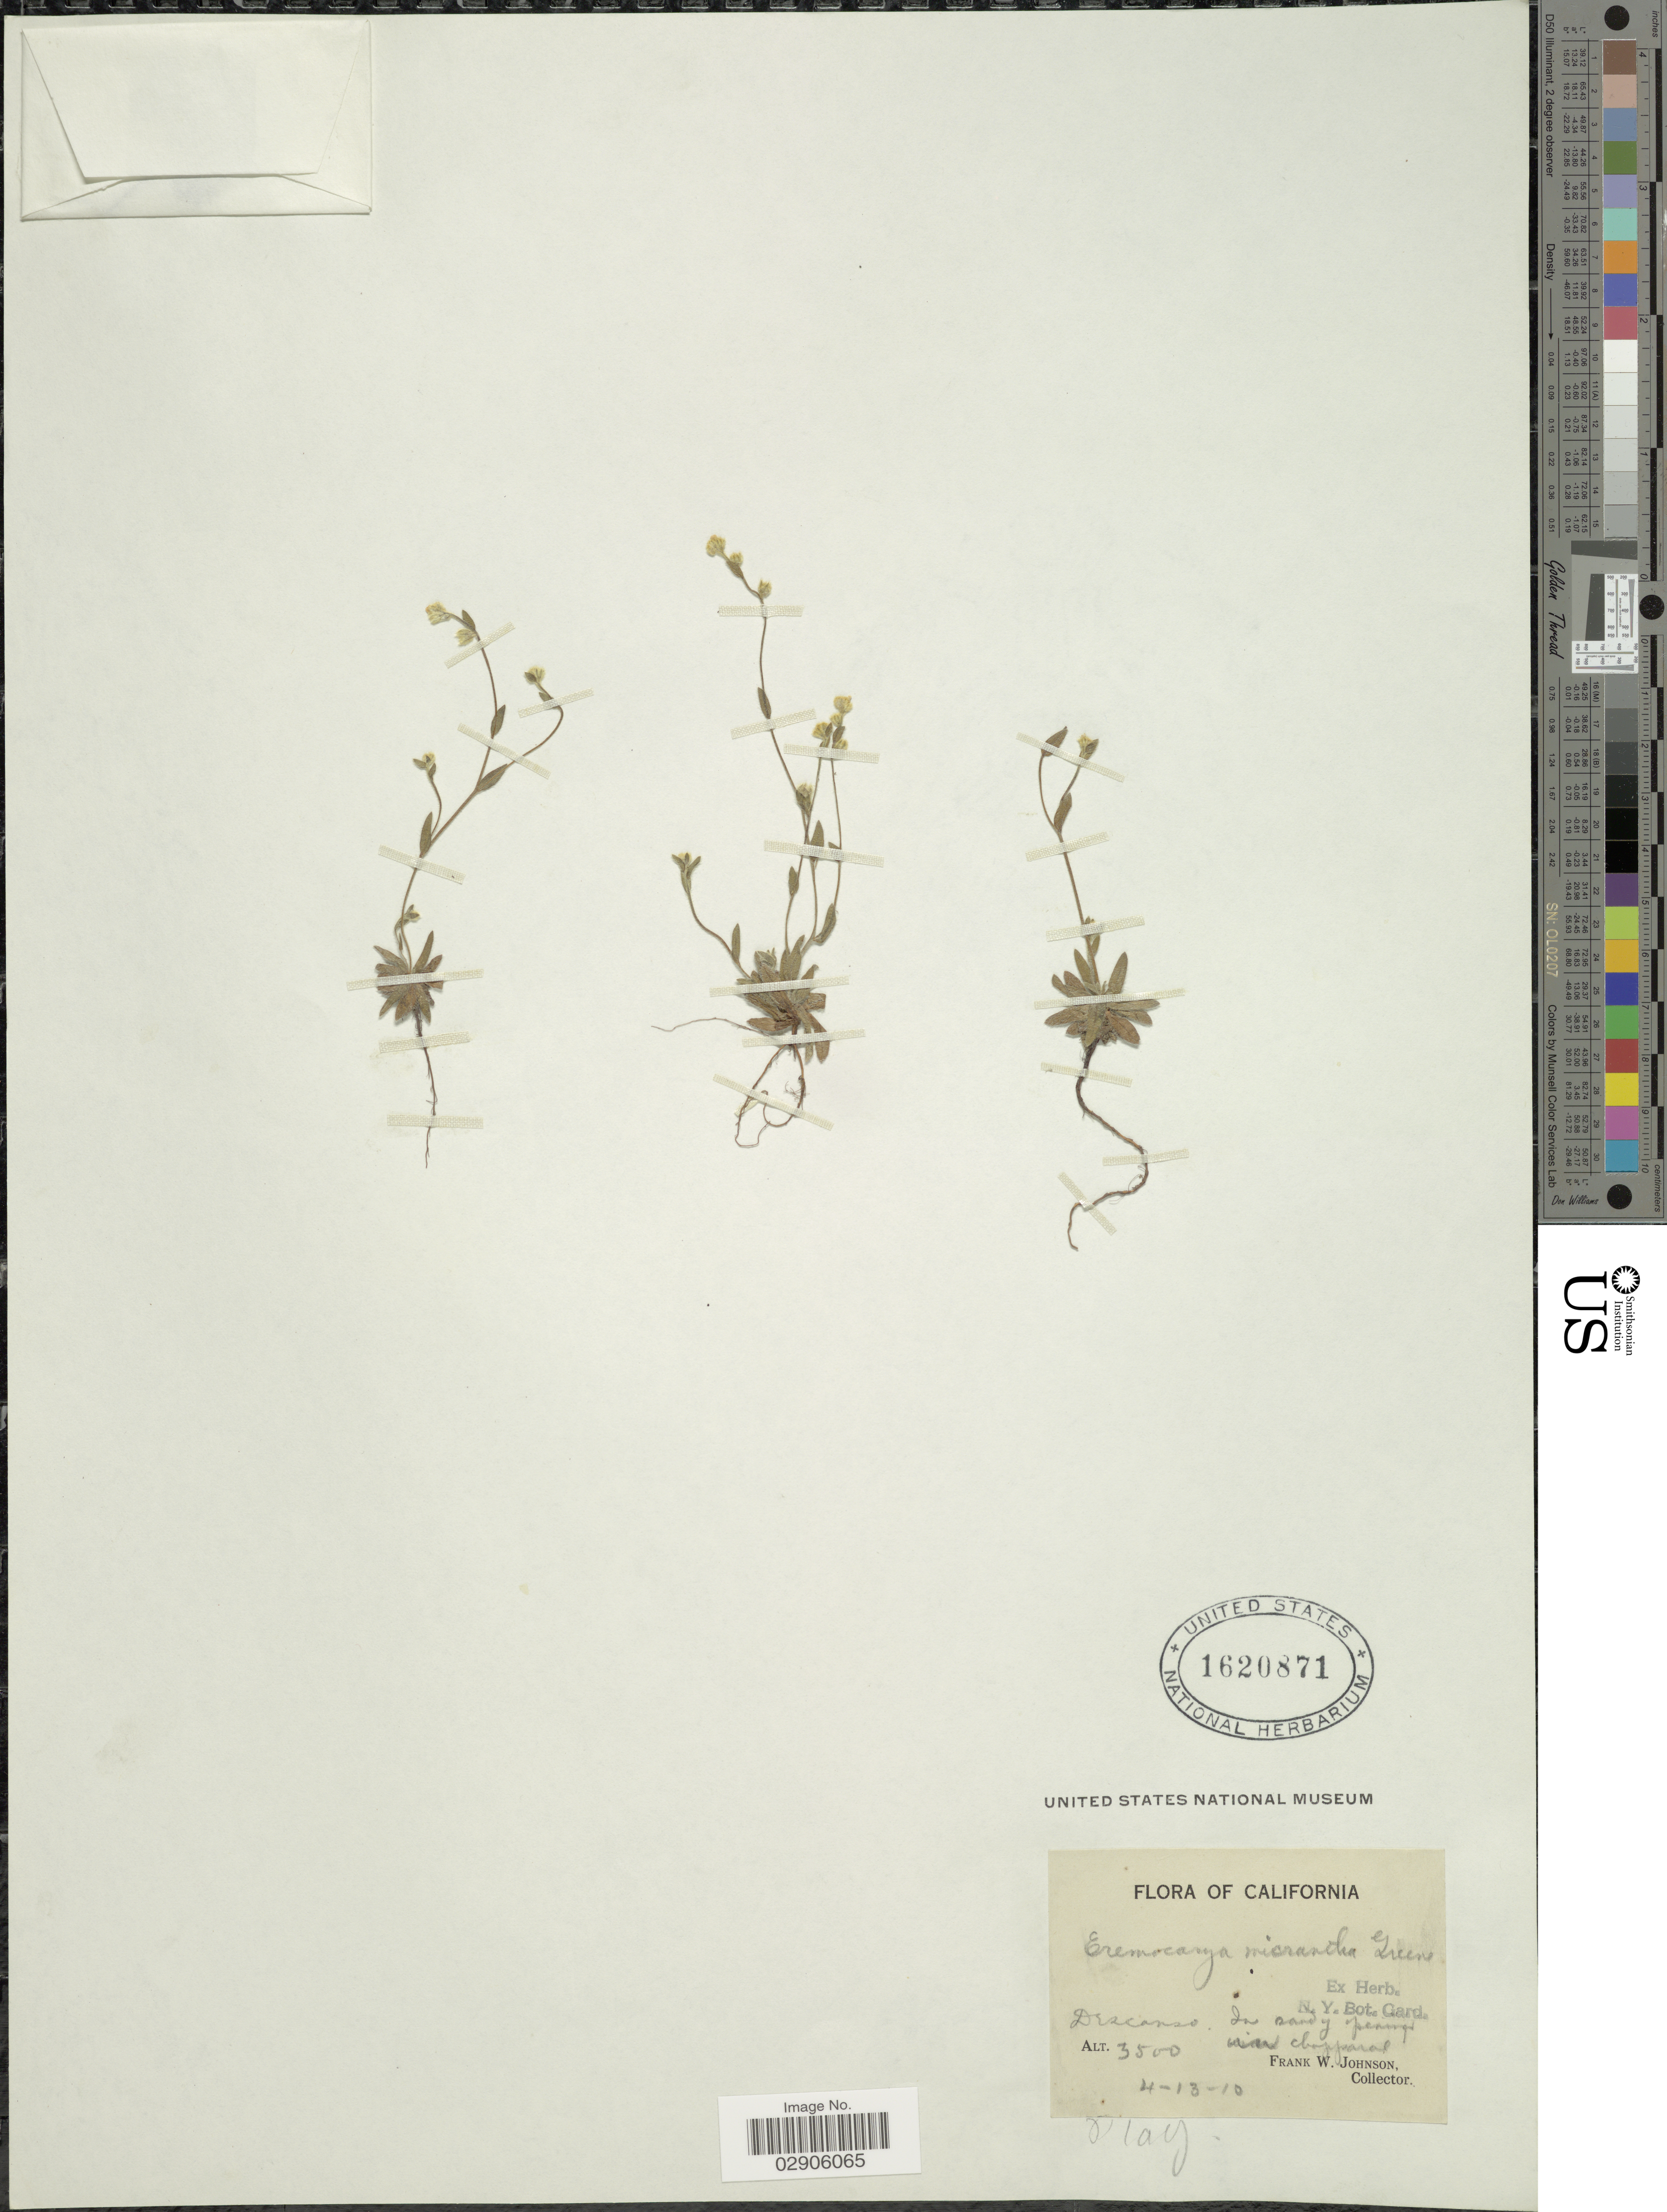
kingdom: Plantae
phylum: Tracheophyta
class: Magnoliopsida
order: Boraginales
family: Boraginaceae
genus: Plagiobothrys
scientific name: Plagiobothrys sp.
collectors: F. W. Johnson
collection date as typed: Transcribed d/m/y: 13/4/10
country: United States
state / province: California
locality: Descanso.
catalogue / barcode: US 1620871